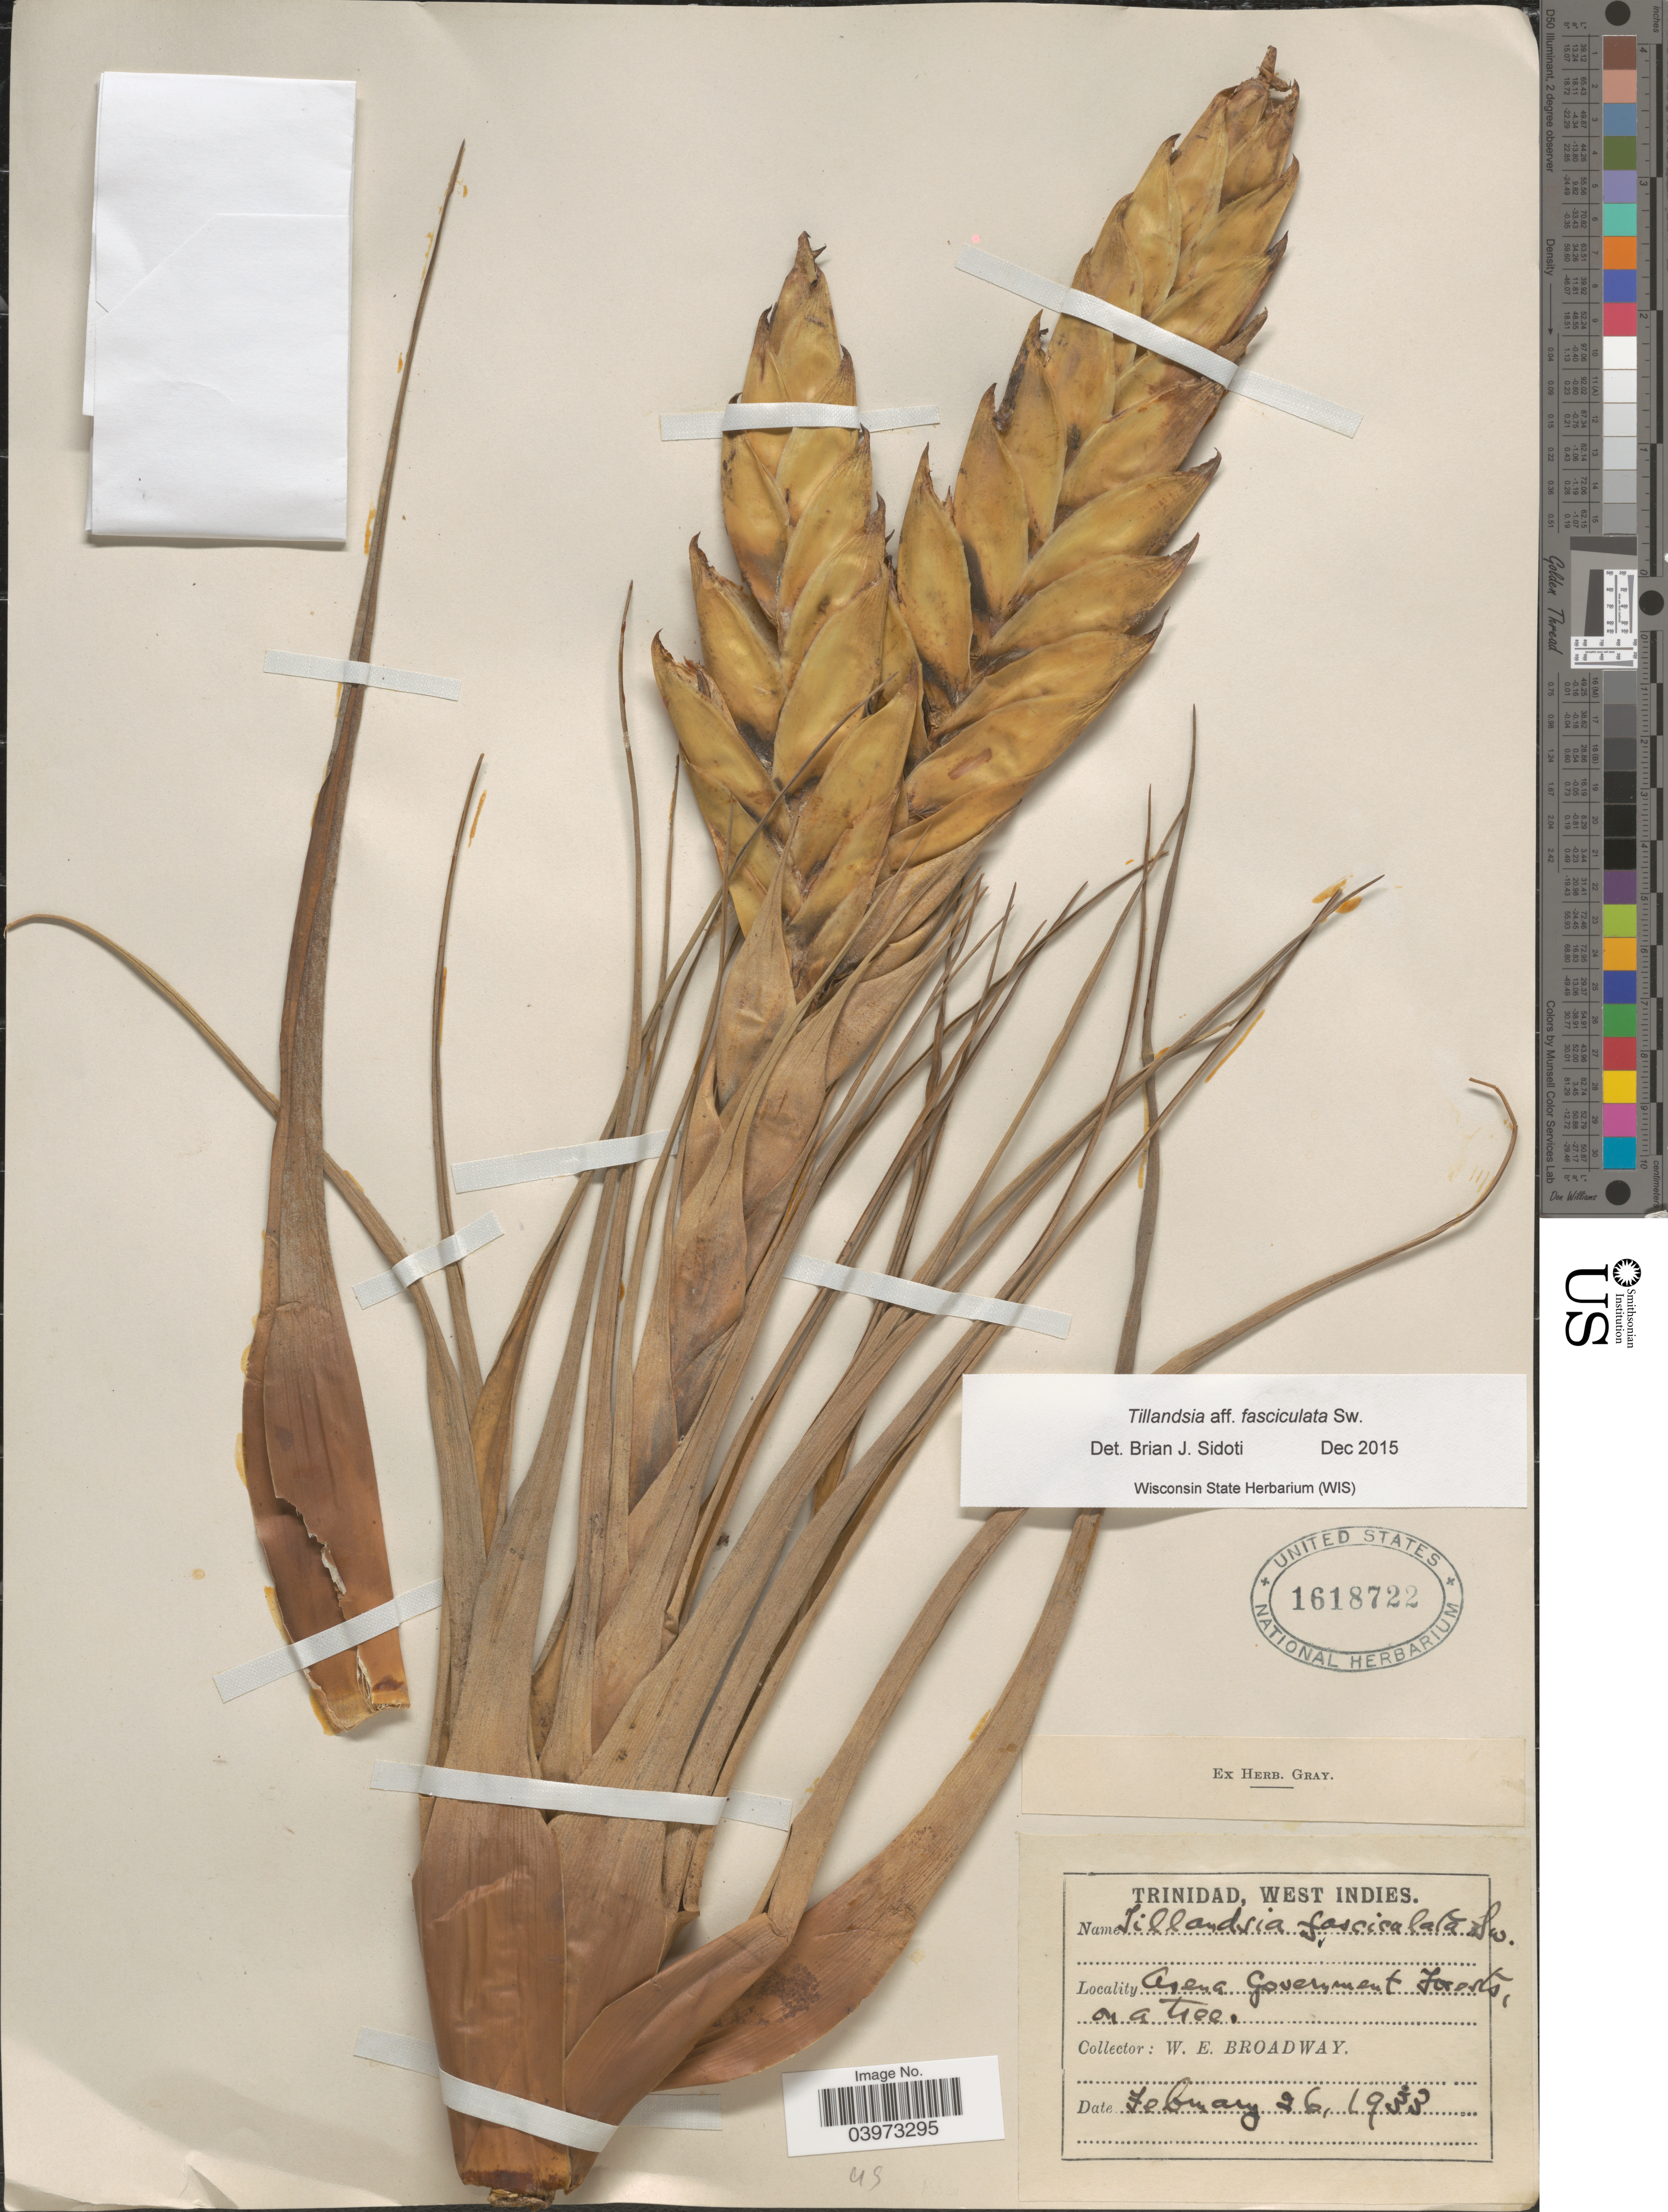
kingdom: Plantae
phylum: Tracheophyta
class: Liliopsida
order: Poales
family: Bromeliaceae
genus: Tillandsia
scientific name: Tillandsia fasciculata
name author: Sw.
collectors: W. E. Broadway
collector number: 45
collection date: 1933-02-26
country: Trinidad and Tobago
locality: Trinidad. Arena Government Forests.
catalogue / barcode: US 1618722